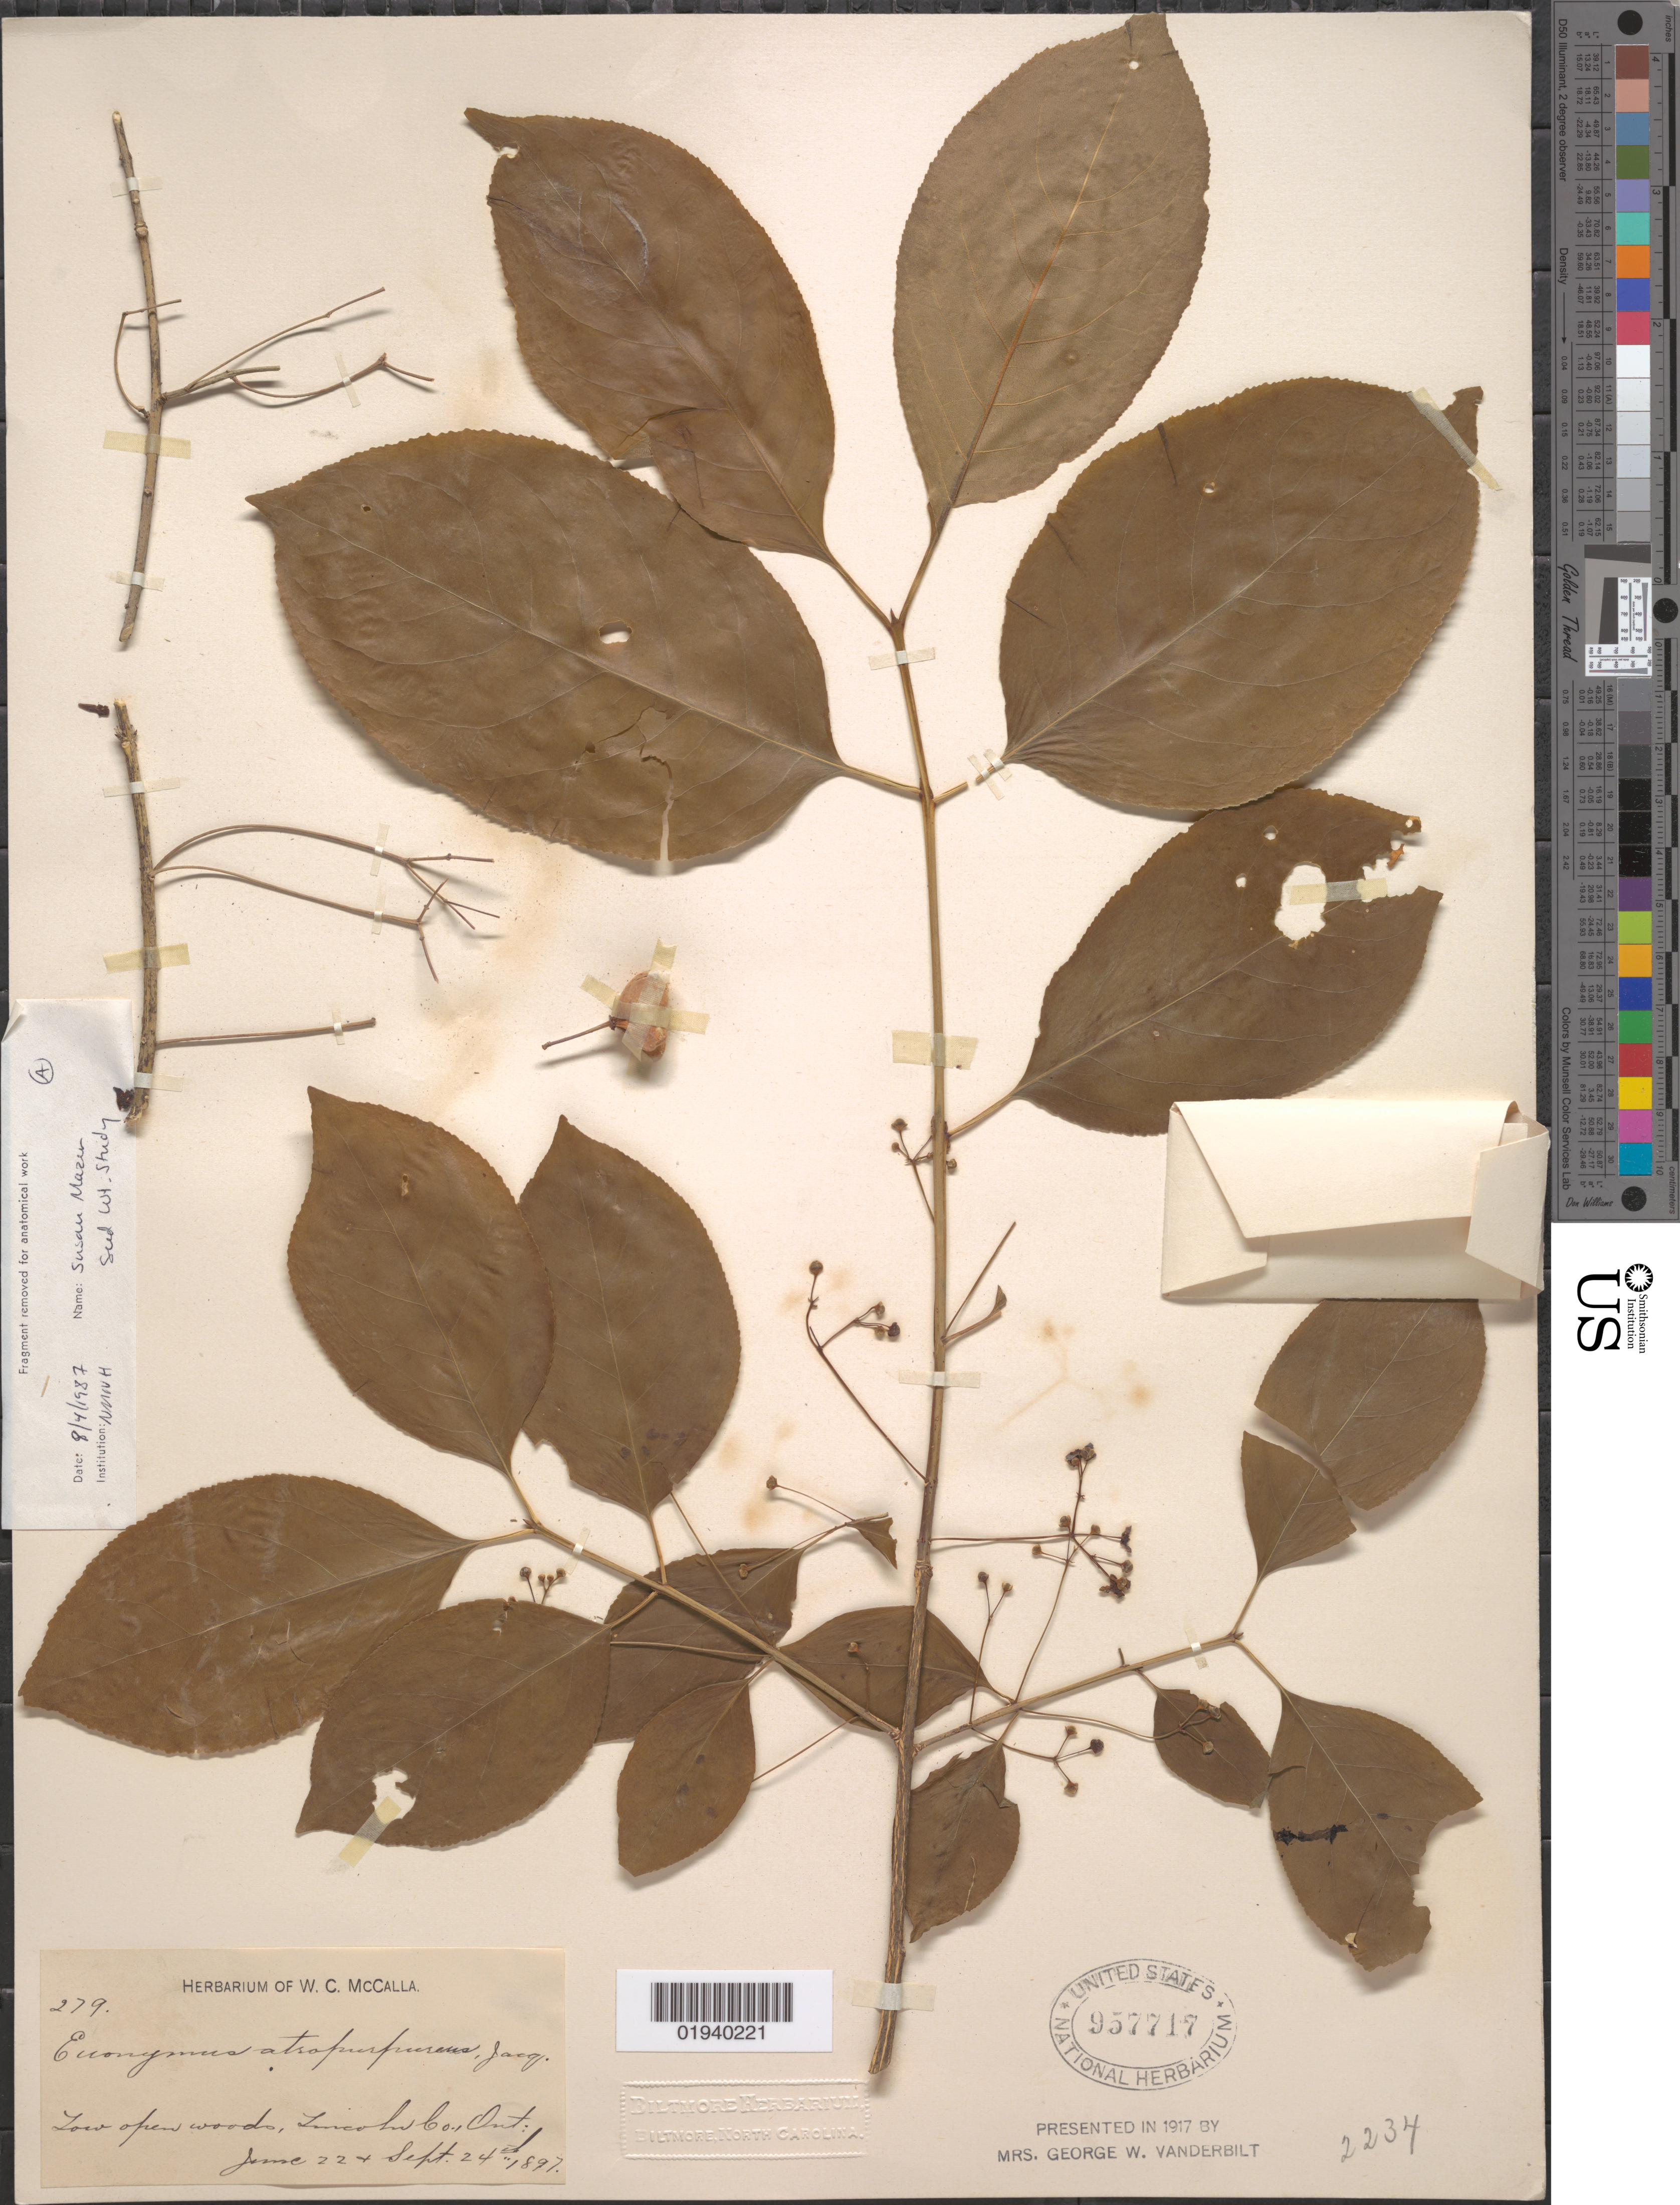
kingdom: Plantae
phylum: Tracheophyta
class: Magnoliopsida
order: Celastrales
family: Celastraceae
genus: Euonymus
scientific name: Euonymus atropurpureus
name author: Jacq.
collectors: ex herb. W. C. McCalla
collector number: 279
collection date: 1897-06-22,1897-09-24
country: Canada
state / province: Ontario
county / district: Lincoln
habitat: Low open woods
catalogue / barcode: US 957717